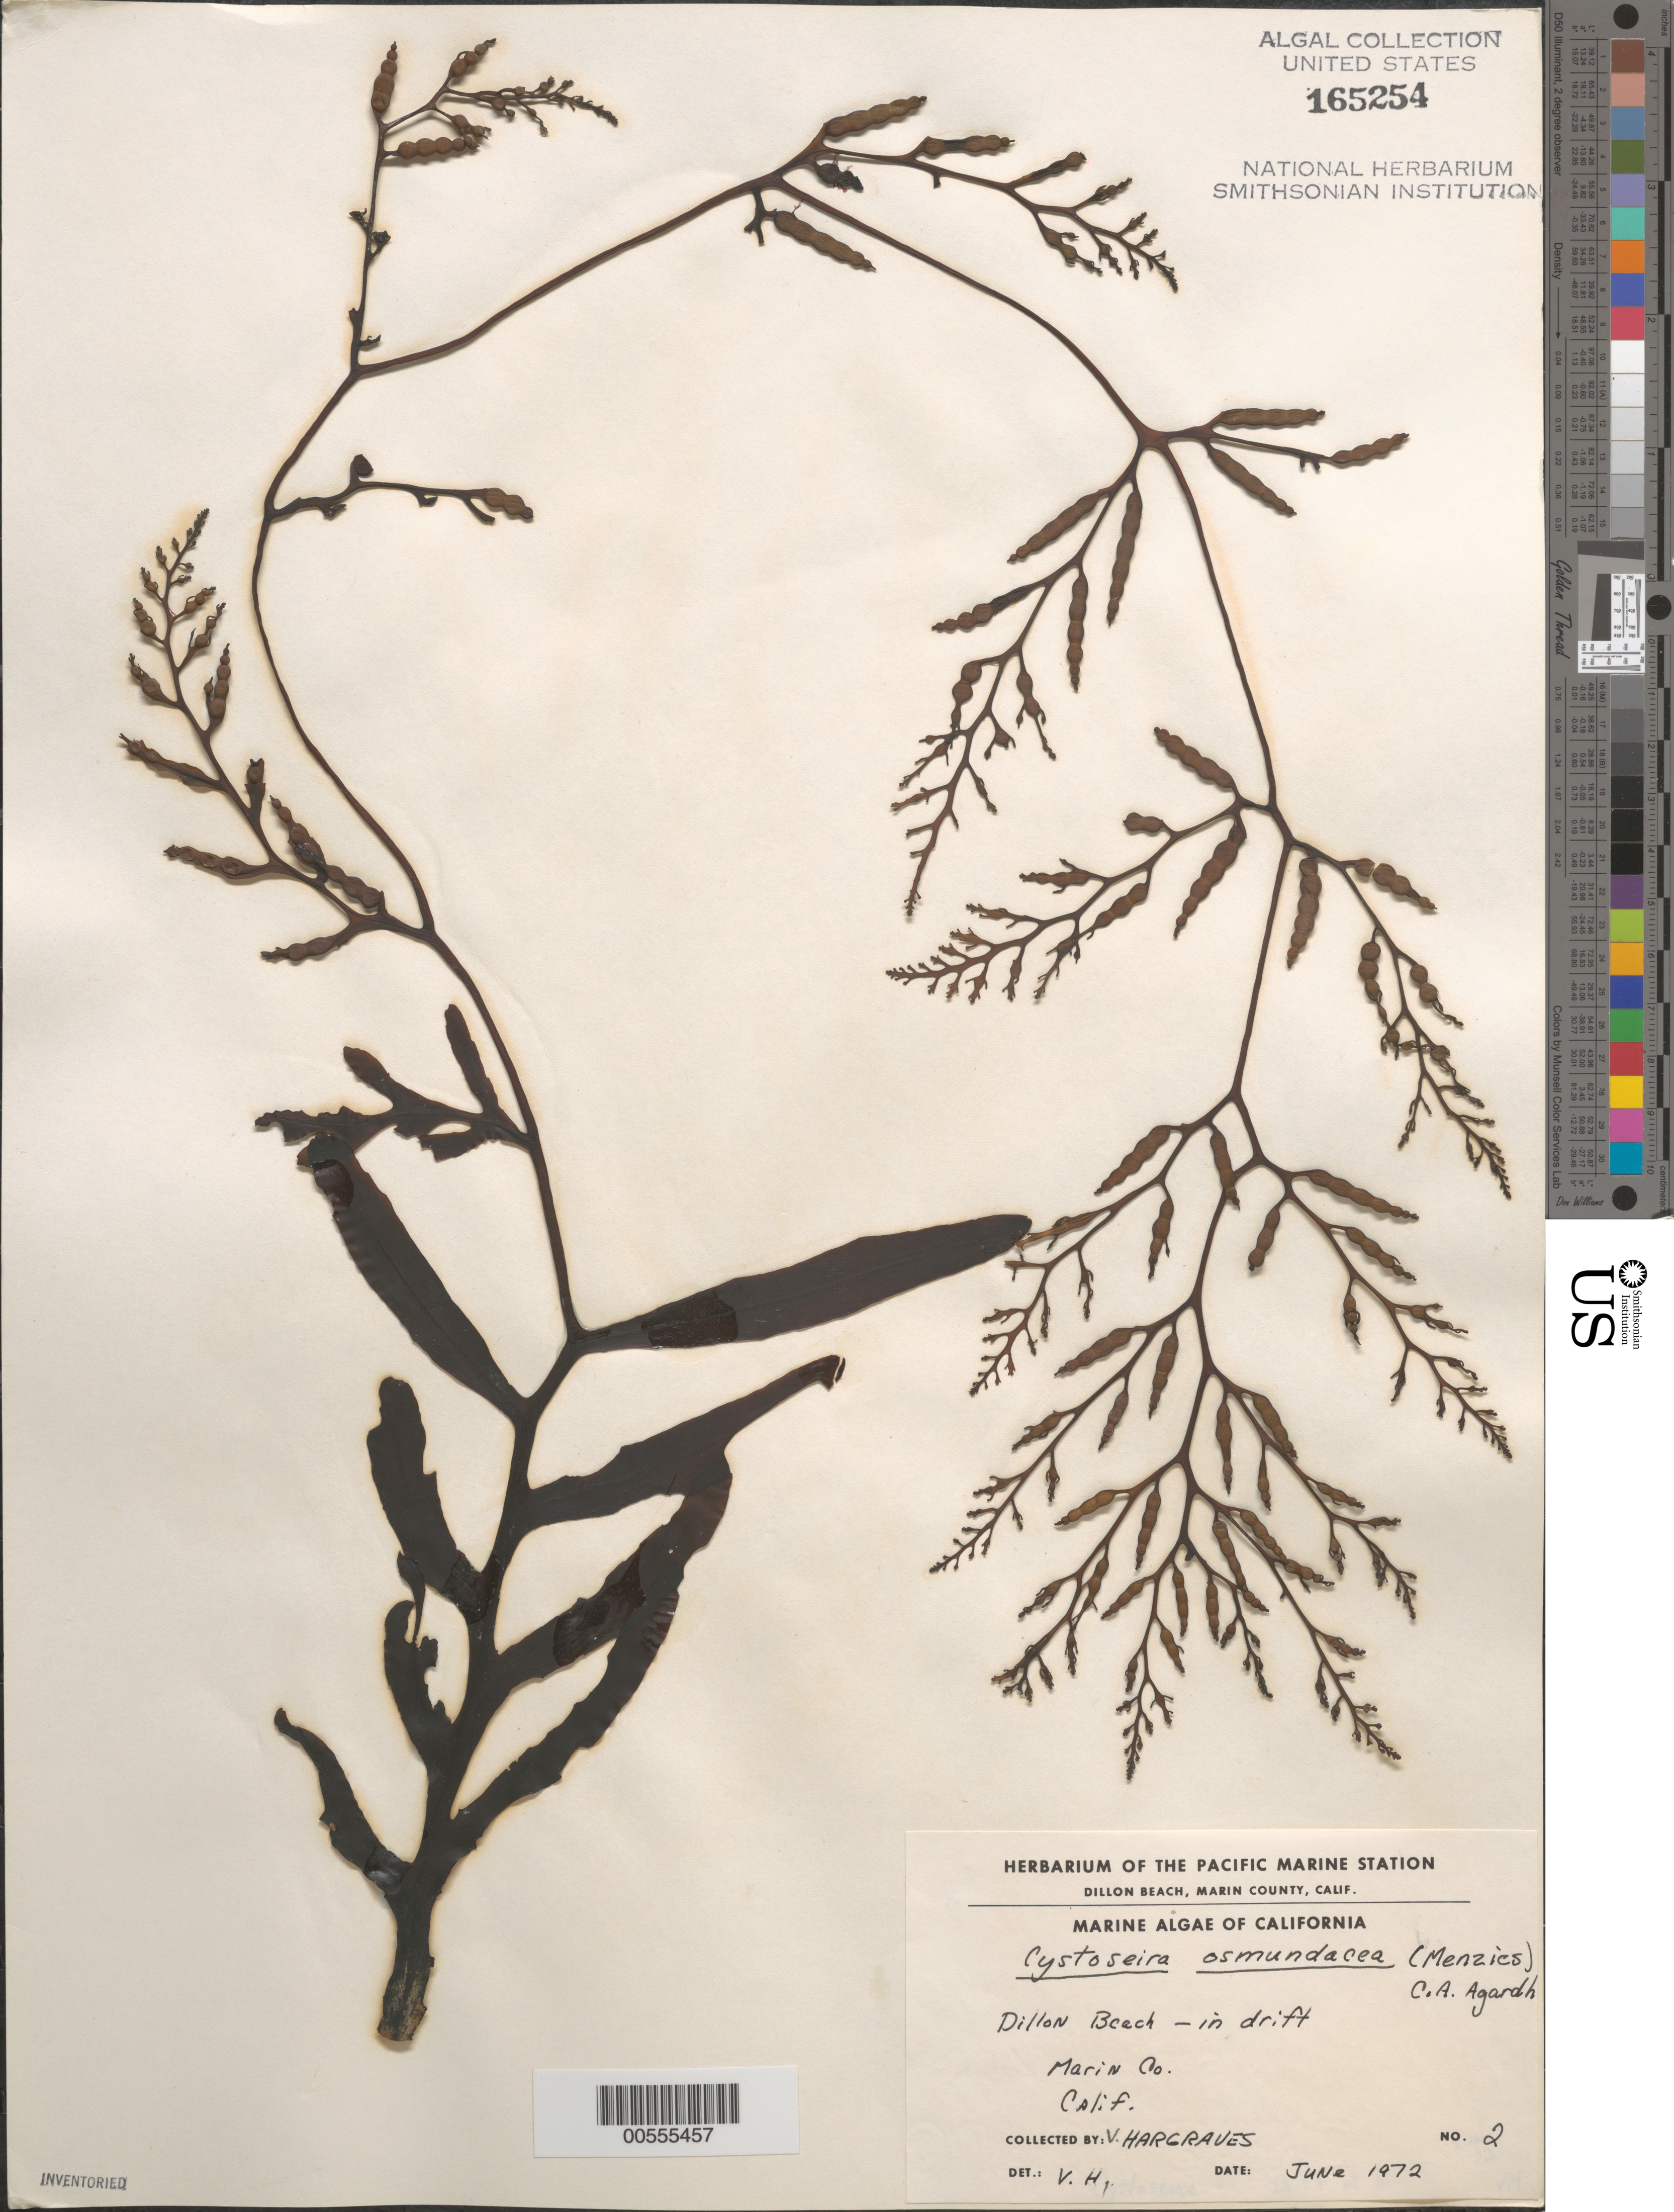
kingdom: Chromista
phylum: Ochrophyta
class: Phaeophyceae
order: Fucales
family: Sargassaceae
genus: Cystoseira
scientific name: Cystoseira osmundacea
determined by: Hargraves, V. A.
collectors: V. Hargraves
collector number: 2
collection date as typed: Jun 1972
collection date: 1972-06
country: United States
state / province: California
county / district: Marin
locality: Dillon Beach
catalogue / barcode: US 165254